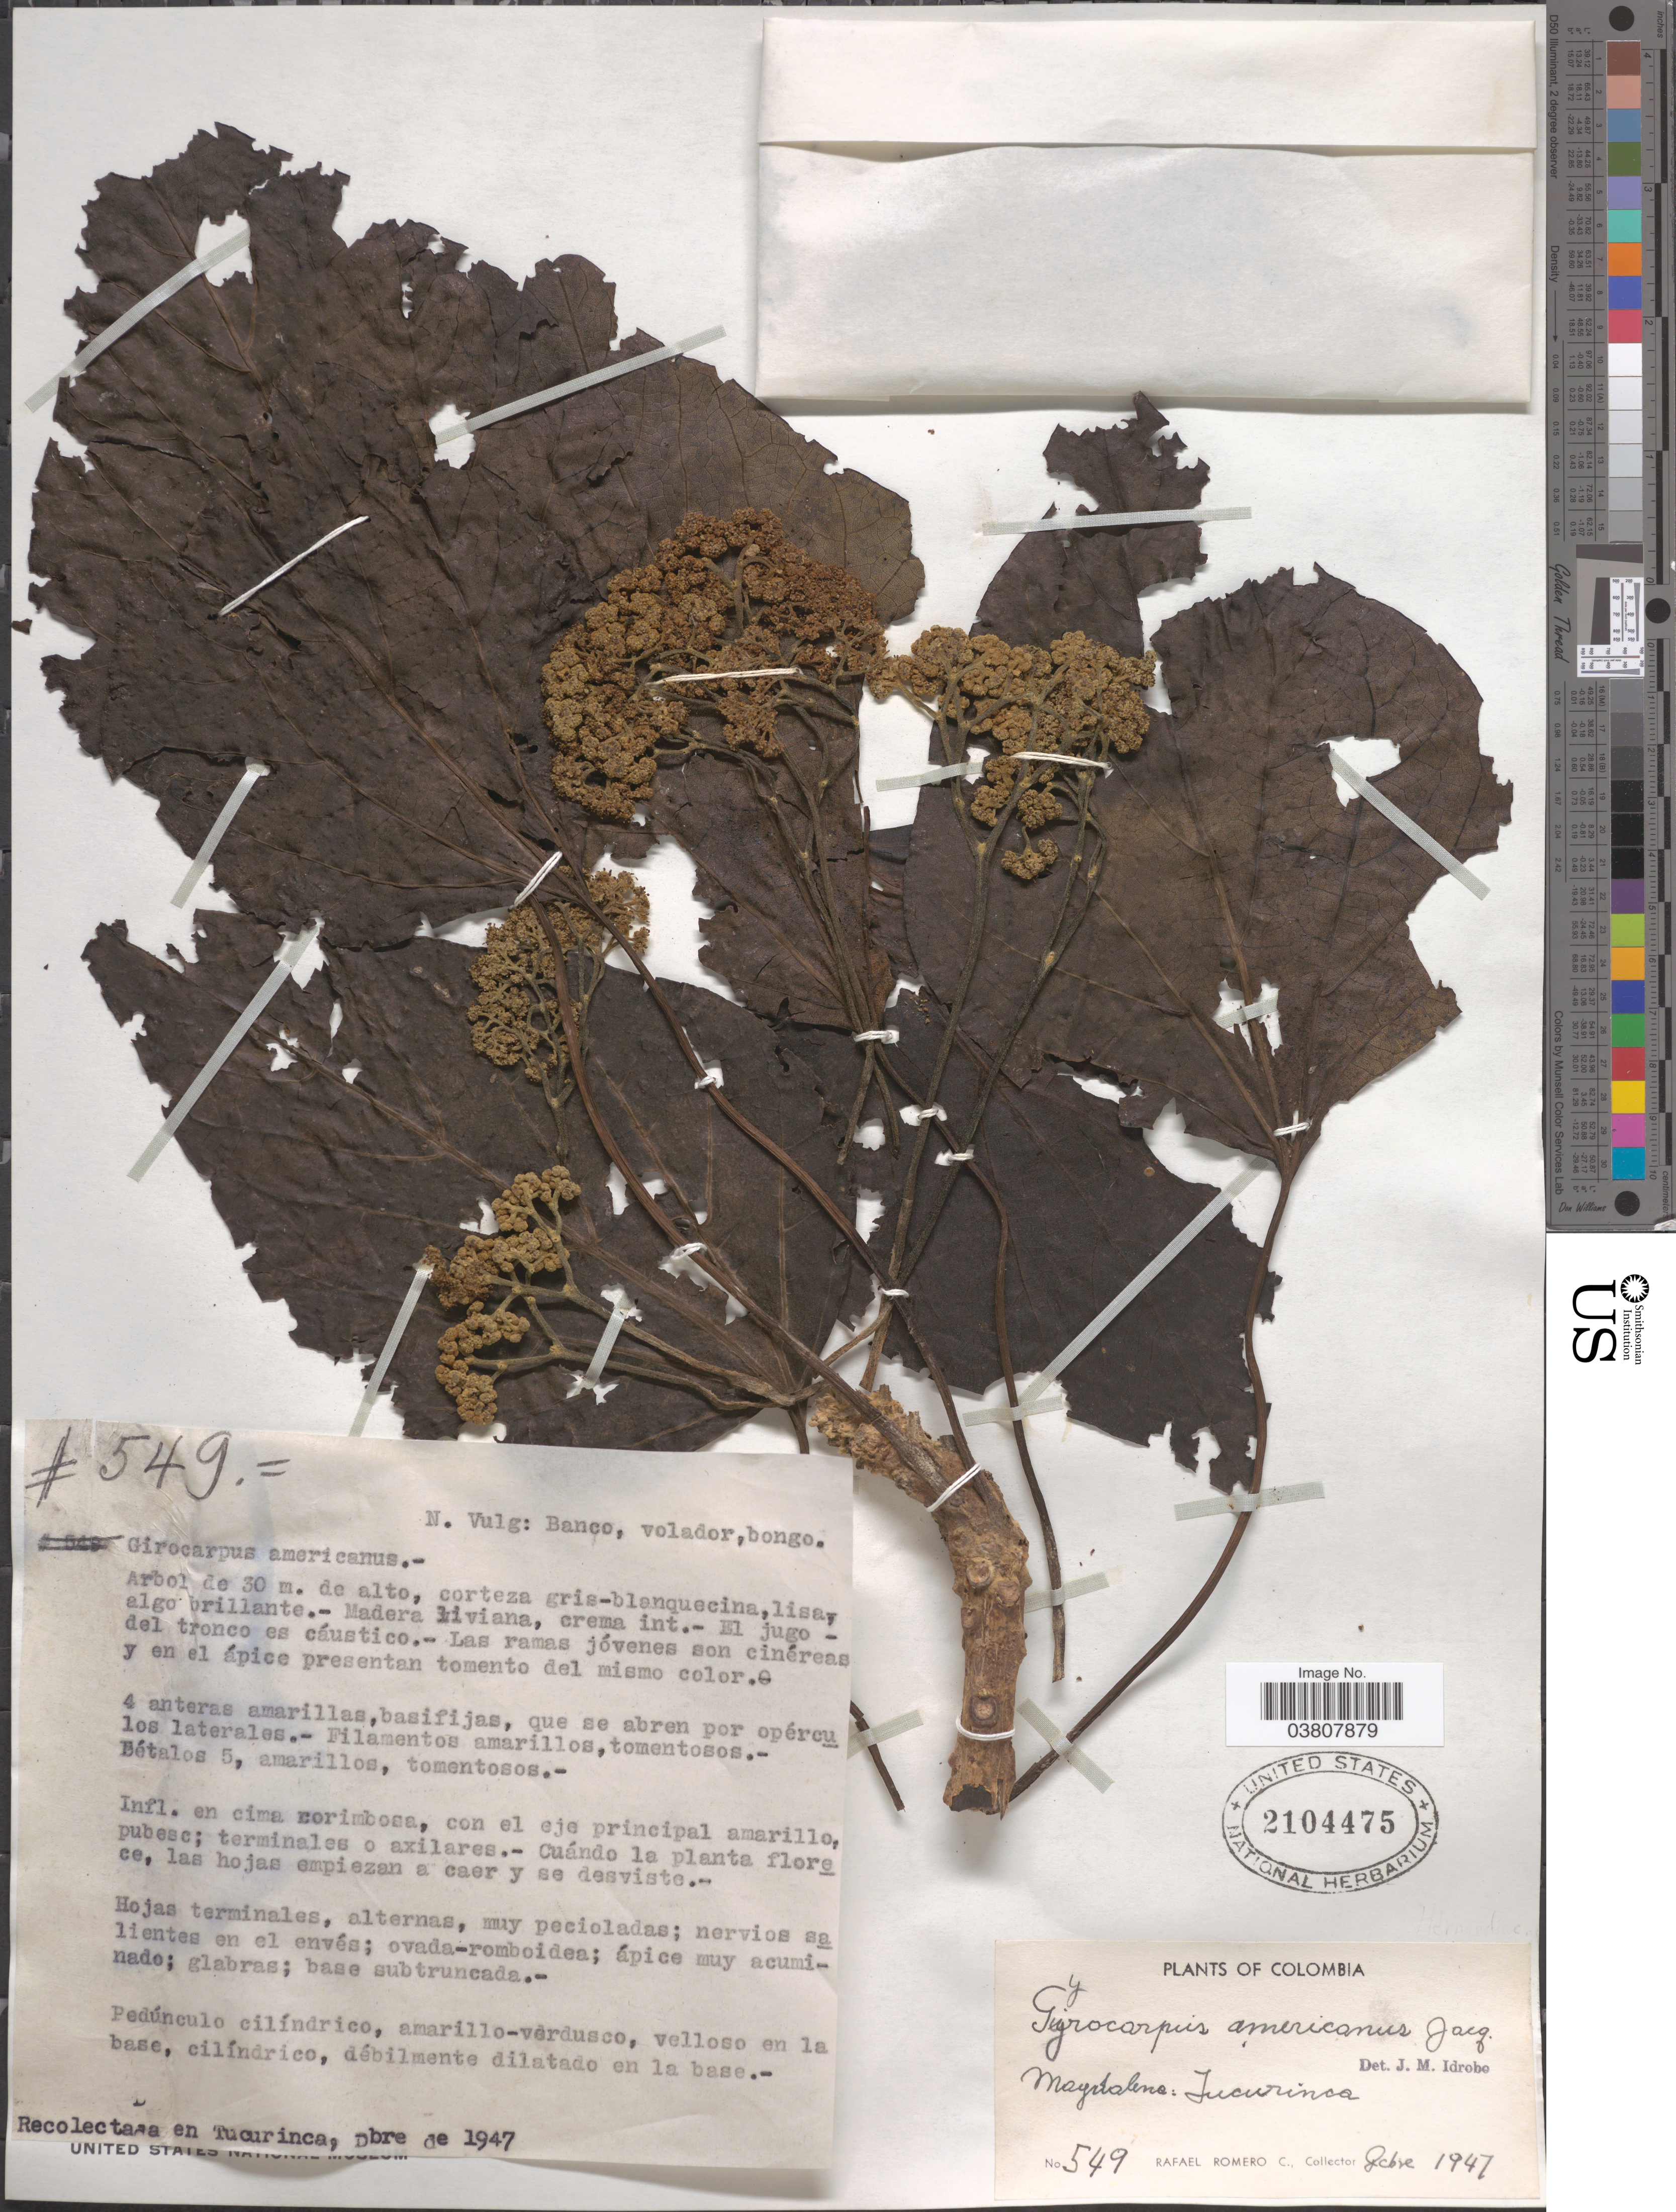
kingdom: Plantae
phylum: Tracheophyta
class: Magnoliopsida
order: Laurales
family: Hernandiaceae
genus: Gyrocarpus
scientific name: Gyrocarpus americanus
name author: Jacq.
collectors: R. Romero Castañeda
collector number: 549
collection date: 1947-12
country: Colombia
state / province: Magdalena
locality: Tucurinca.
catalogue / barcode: US 2104475